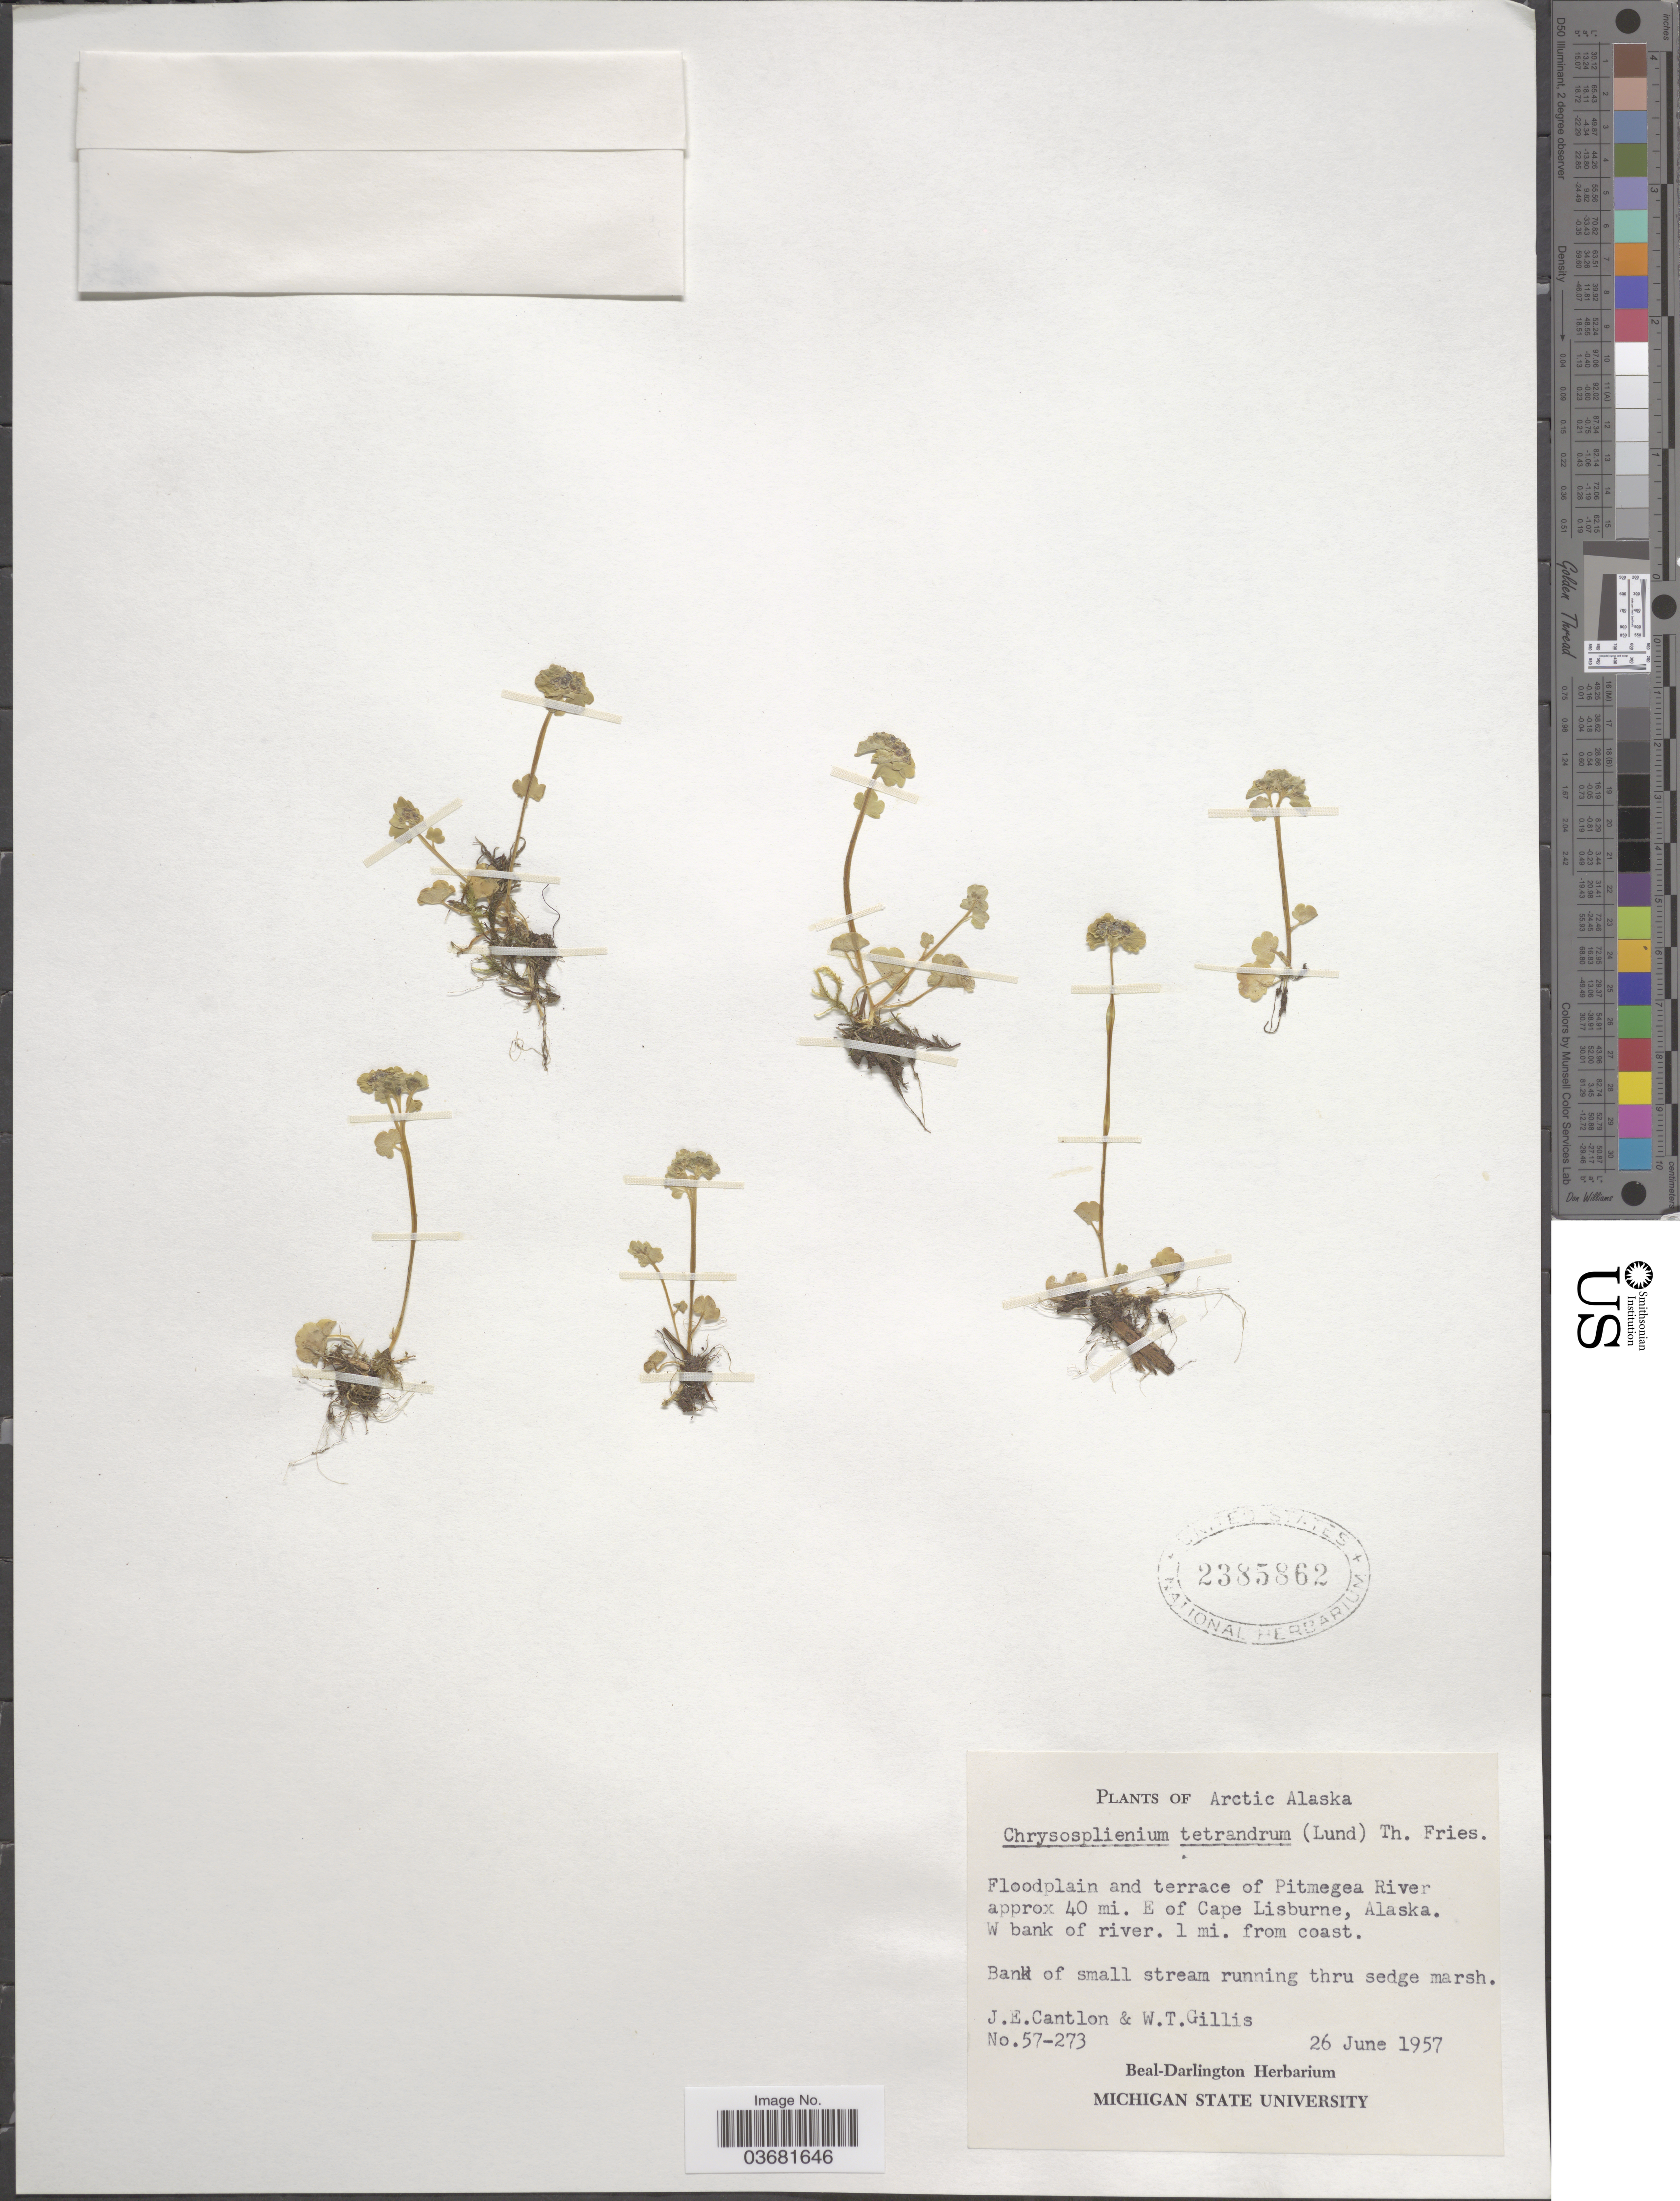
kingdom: Plantae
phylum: Tracheophyta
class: Magnoliopsida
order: Saxifragales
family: Saxifragaceae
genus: Chrysosplenium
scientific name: Chrysosplenium tetrandrum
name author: (N. Lund) Th. Fr.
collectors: J. Cantlon & W. T. Gillis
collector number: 57-273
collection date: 1957-06-26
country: United States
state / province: Alaska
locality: Arctic Alaska. Floodplain and terrace of Pitmegea River approx 40 mi. E of Cape Lisburne. W bank of river. 1 mi. from coast.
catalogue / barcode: US 2385862